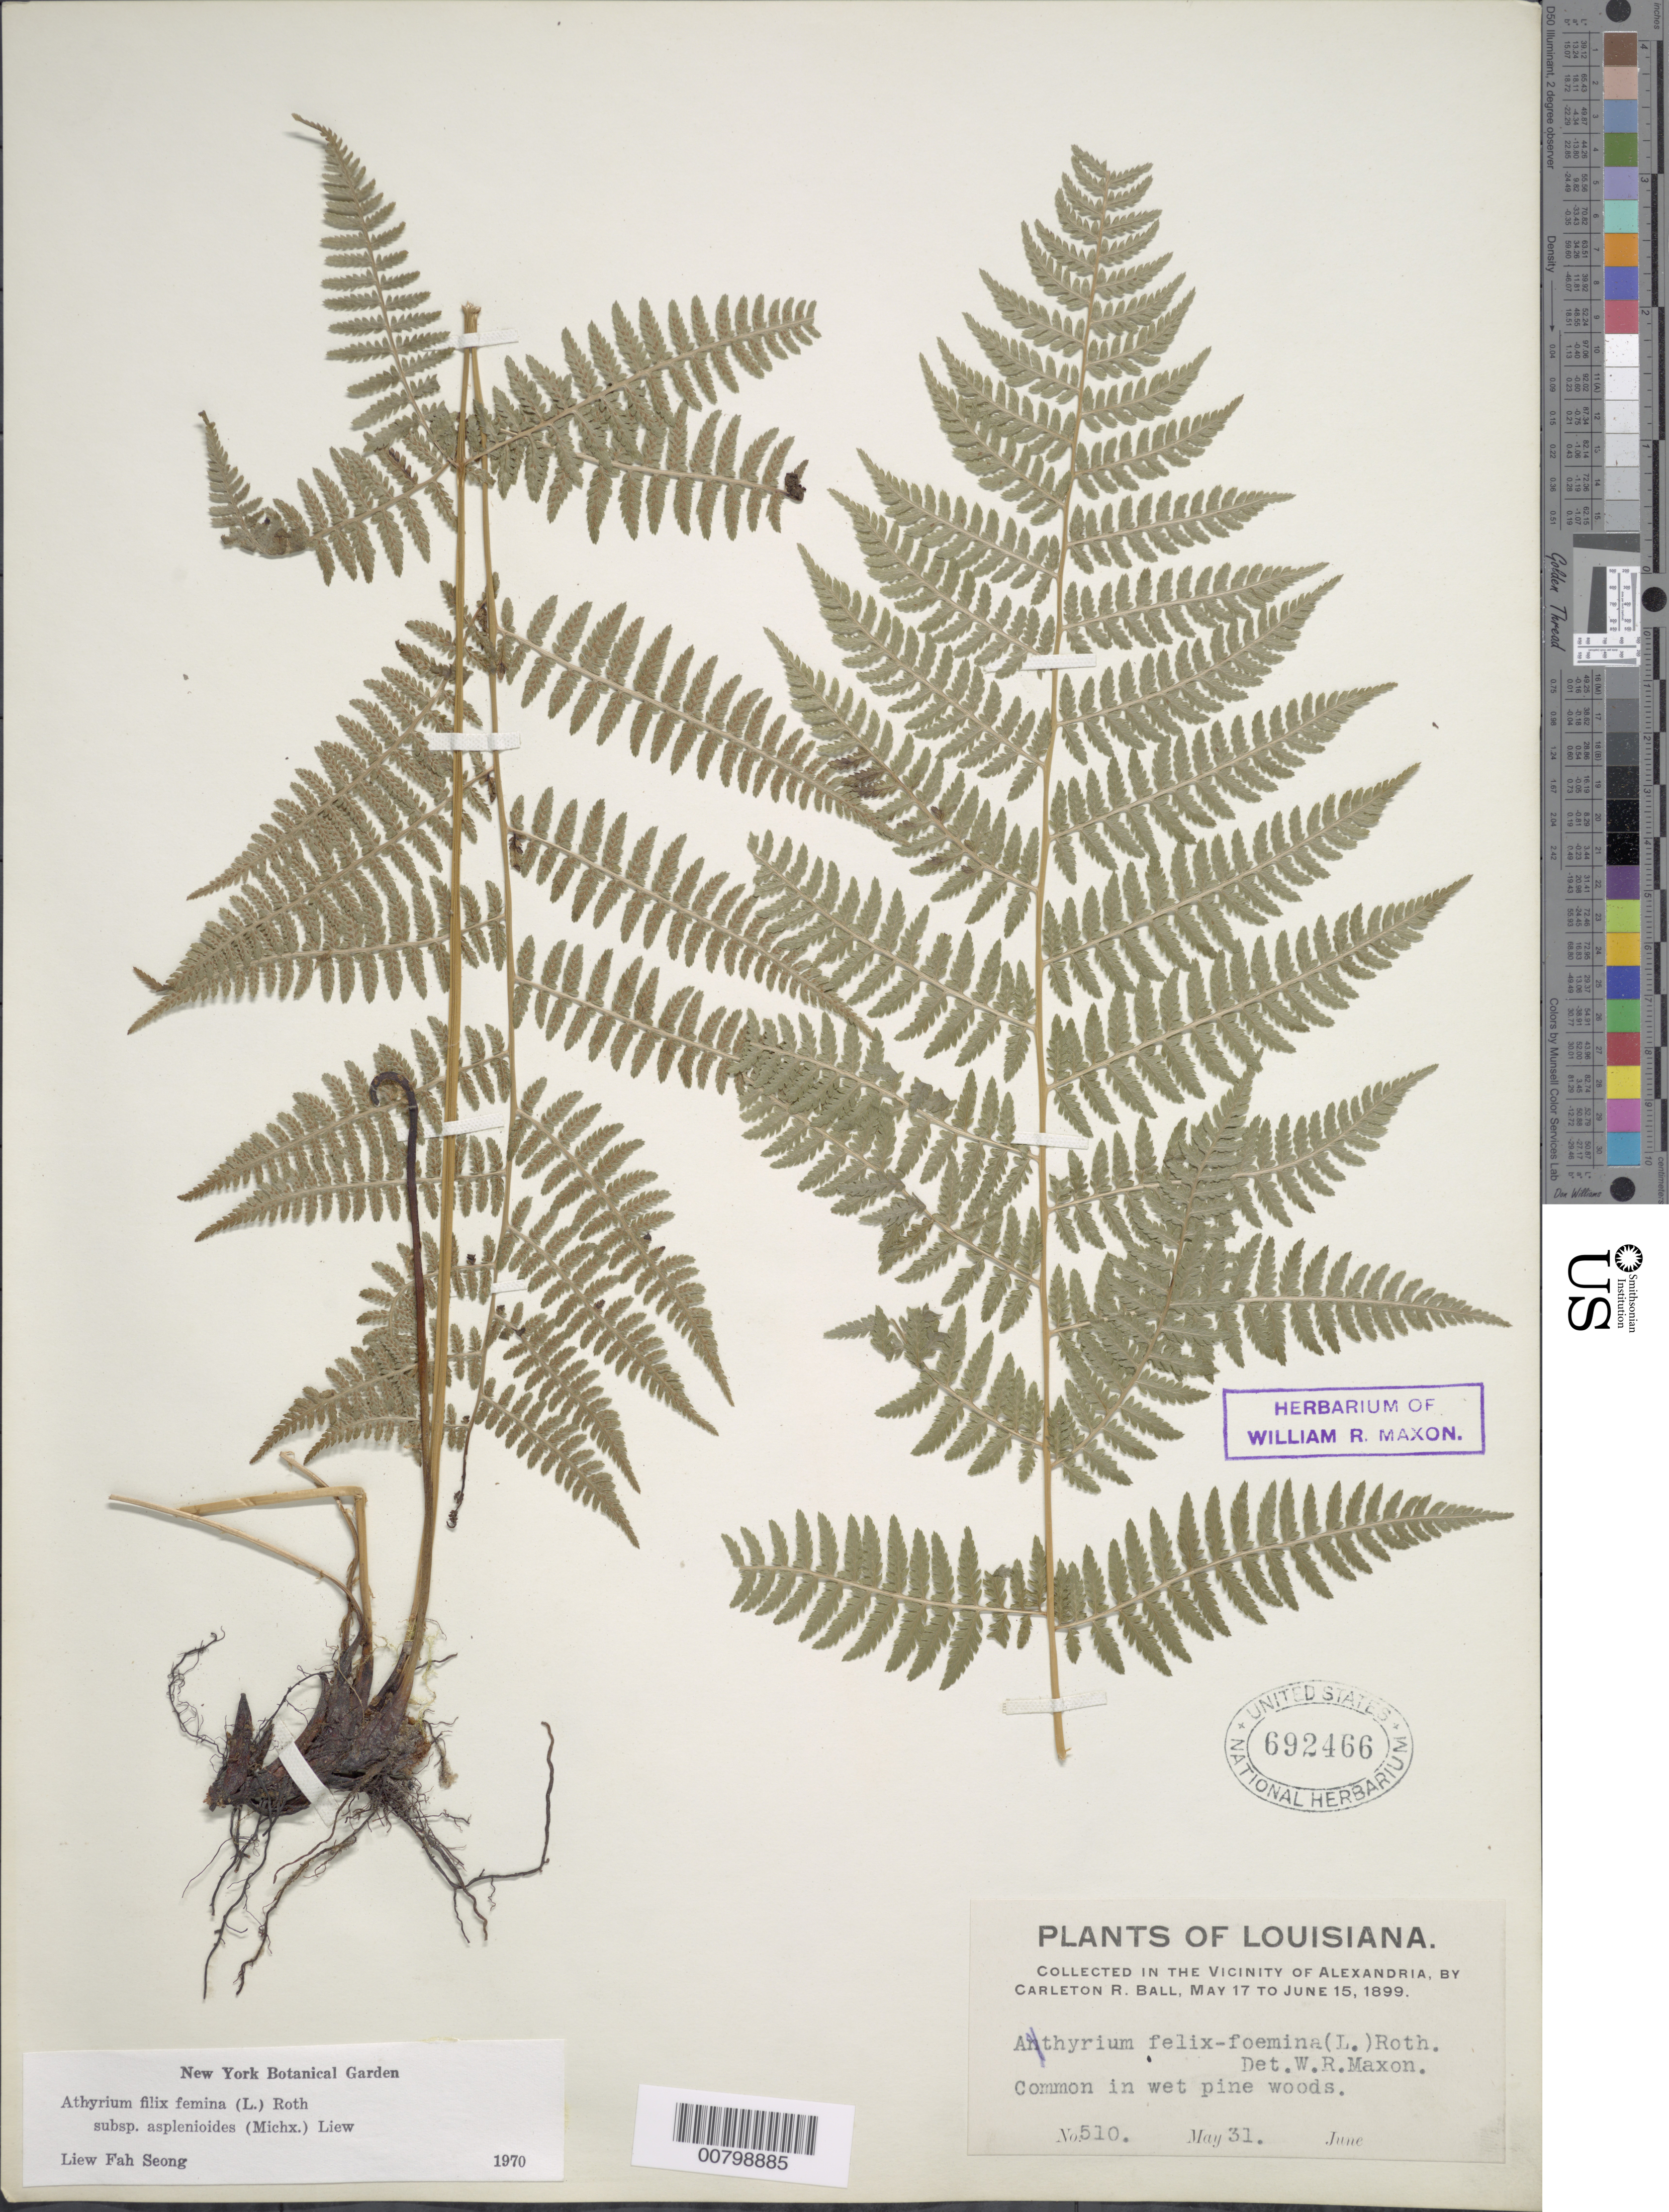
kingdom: Plantae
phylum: Tracheophyta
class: Polypodiopsida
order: Polypodiales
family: Athyriaceae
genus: Athyrium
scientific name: Athyrium filix-femina subsp. asplenioides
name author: (Michx.) Hultén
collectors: C. R. Ball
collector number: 510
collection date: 1899-05-31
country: United States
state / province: Louisiana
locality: Vicinity of Alexandria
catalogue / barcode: US 692466